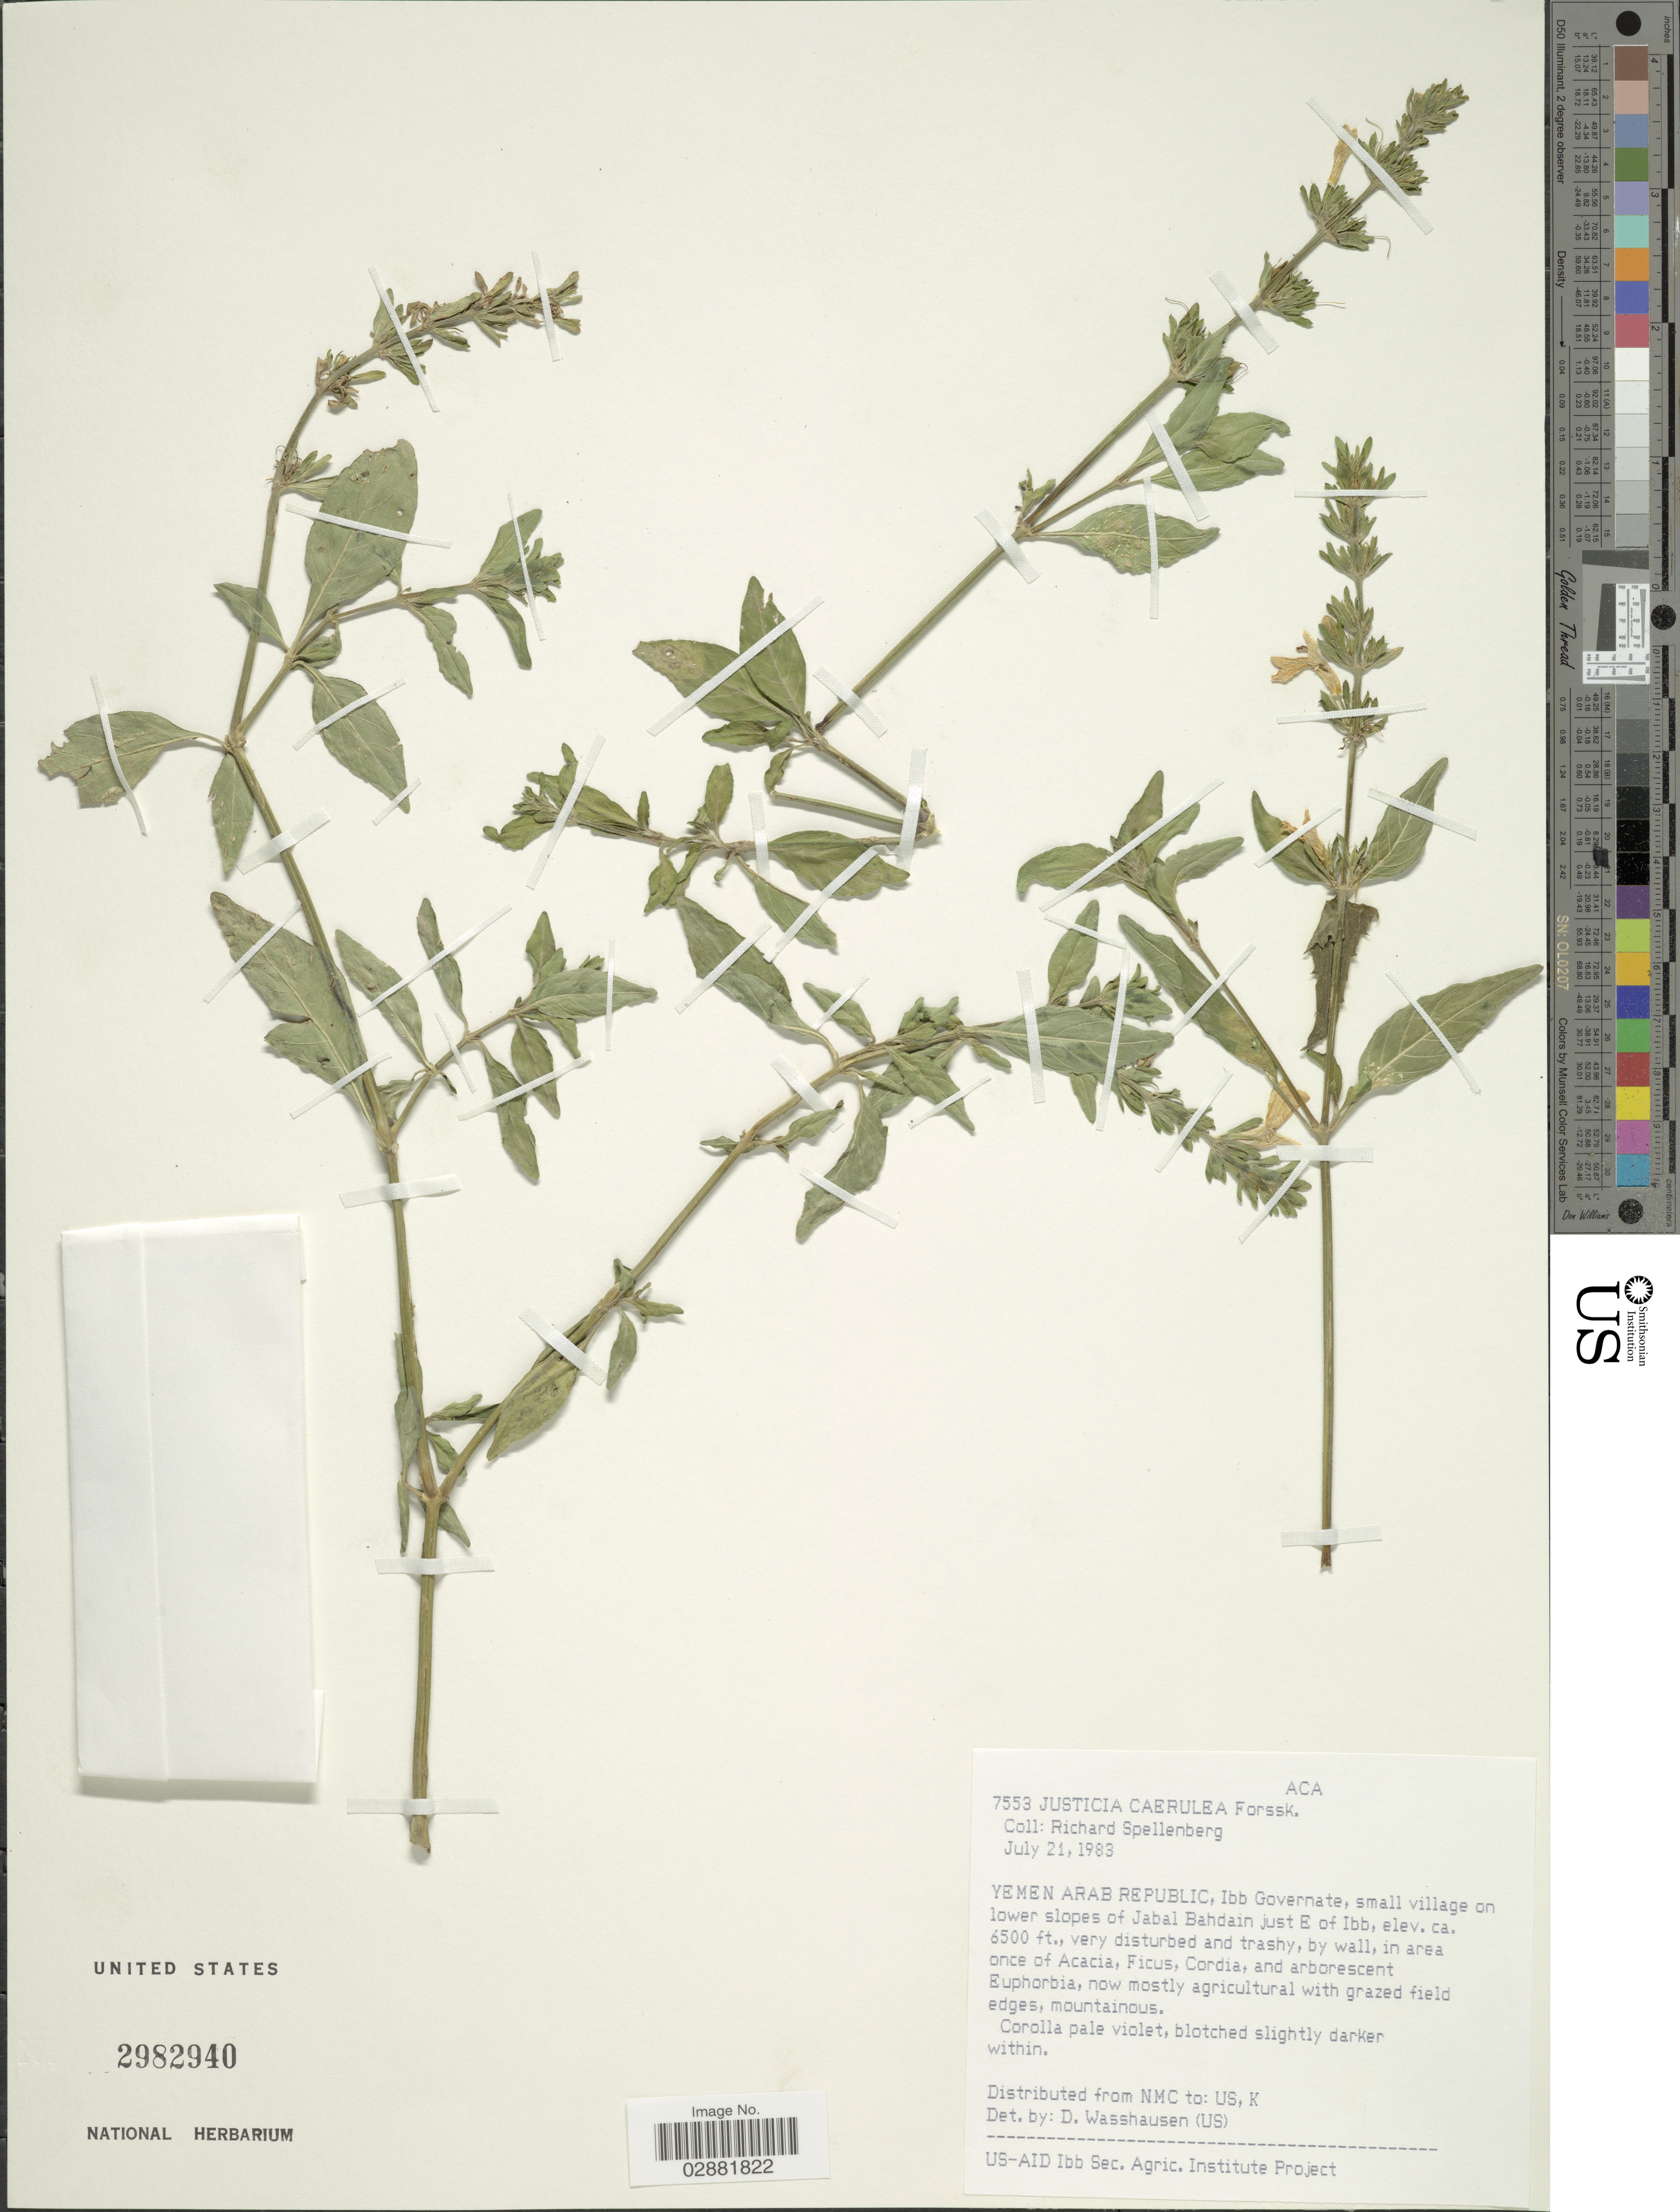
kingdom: Plantae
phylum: Tracheophyta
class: Magnoliopsida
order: Lamiales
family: Acanthaceae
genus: Justicia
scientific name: Justicia caerulea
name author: Forssk.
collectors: R. Spellenberg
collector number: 7553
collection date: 1983-07-21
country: Yemen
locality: Yemen Arab Republic, Ibb Governate, small village on lower slopes of Jabal Bahdain just E of Ibb.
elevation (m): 1981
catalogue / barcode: US 2982940